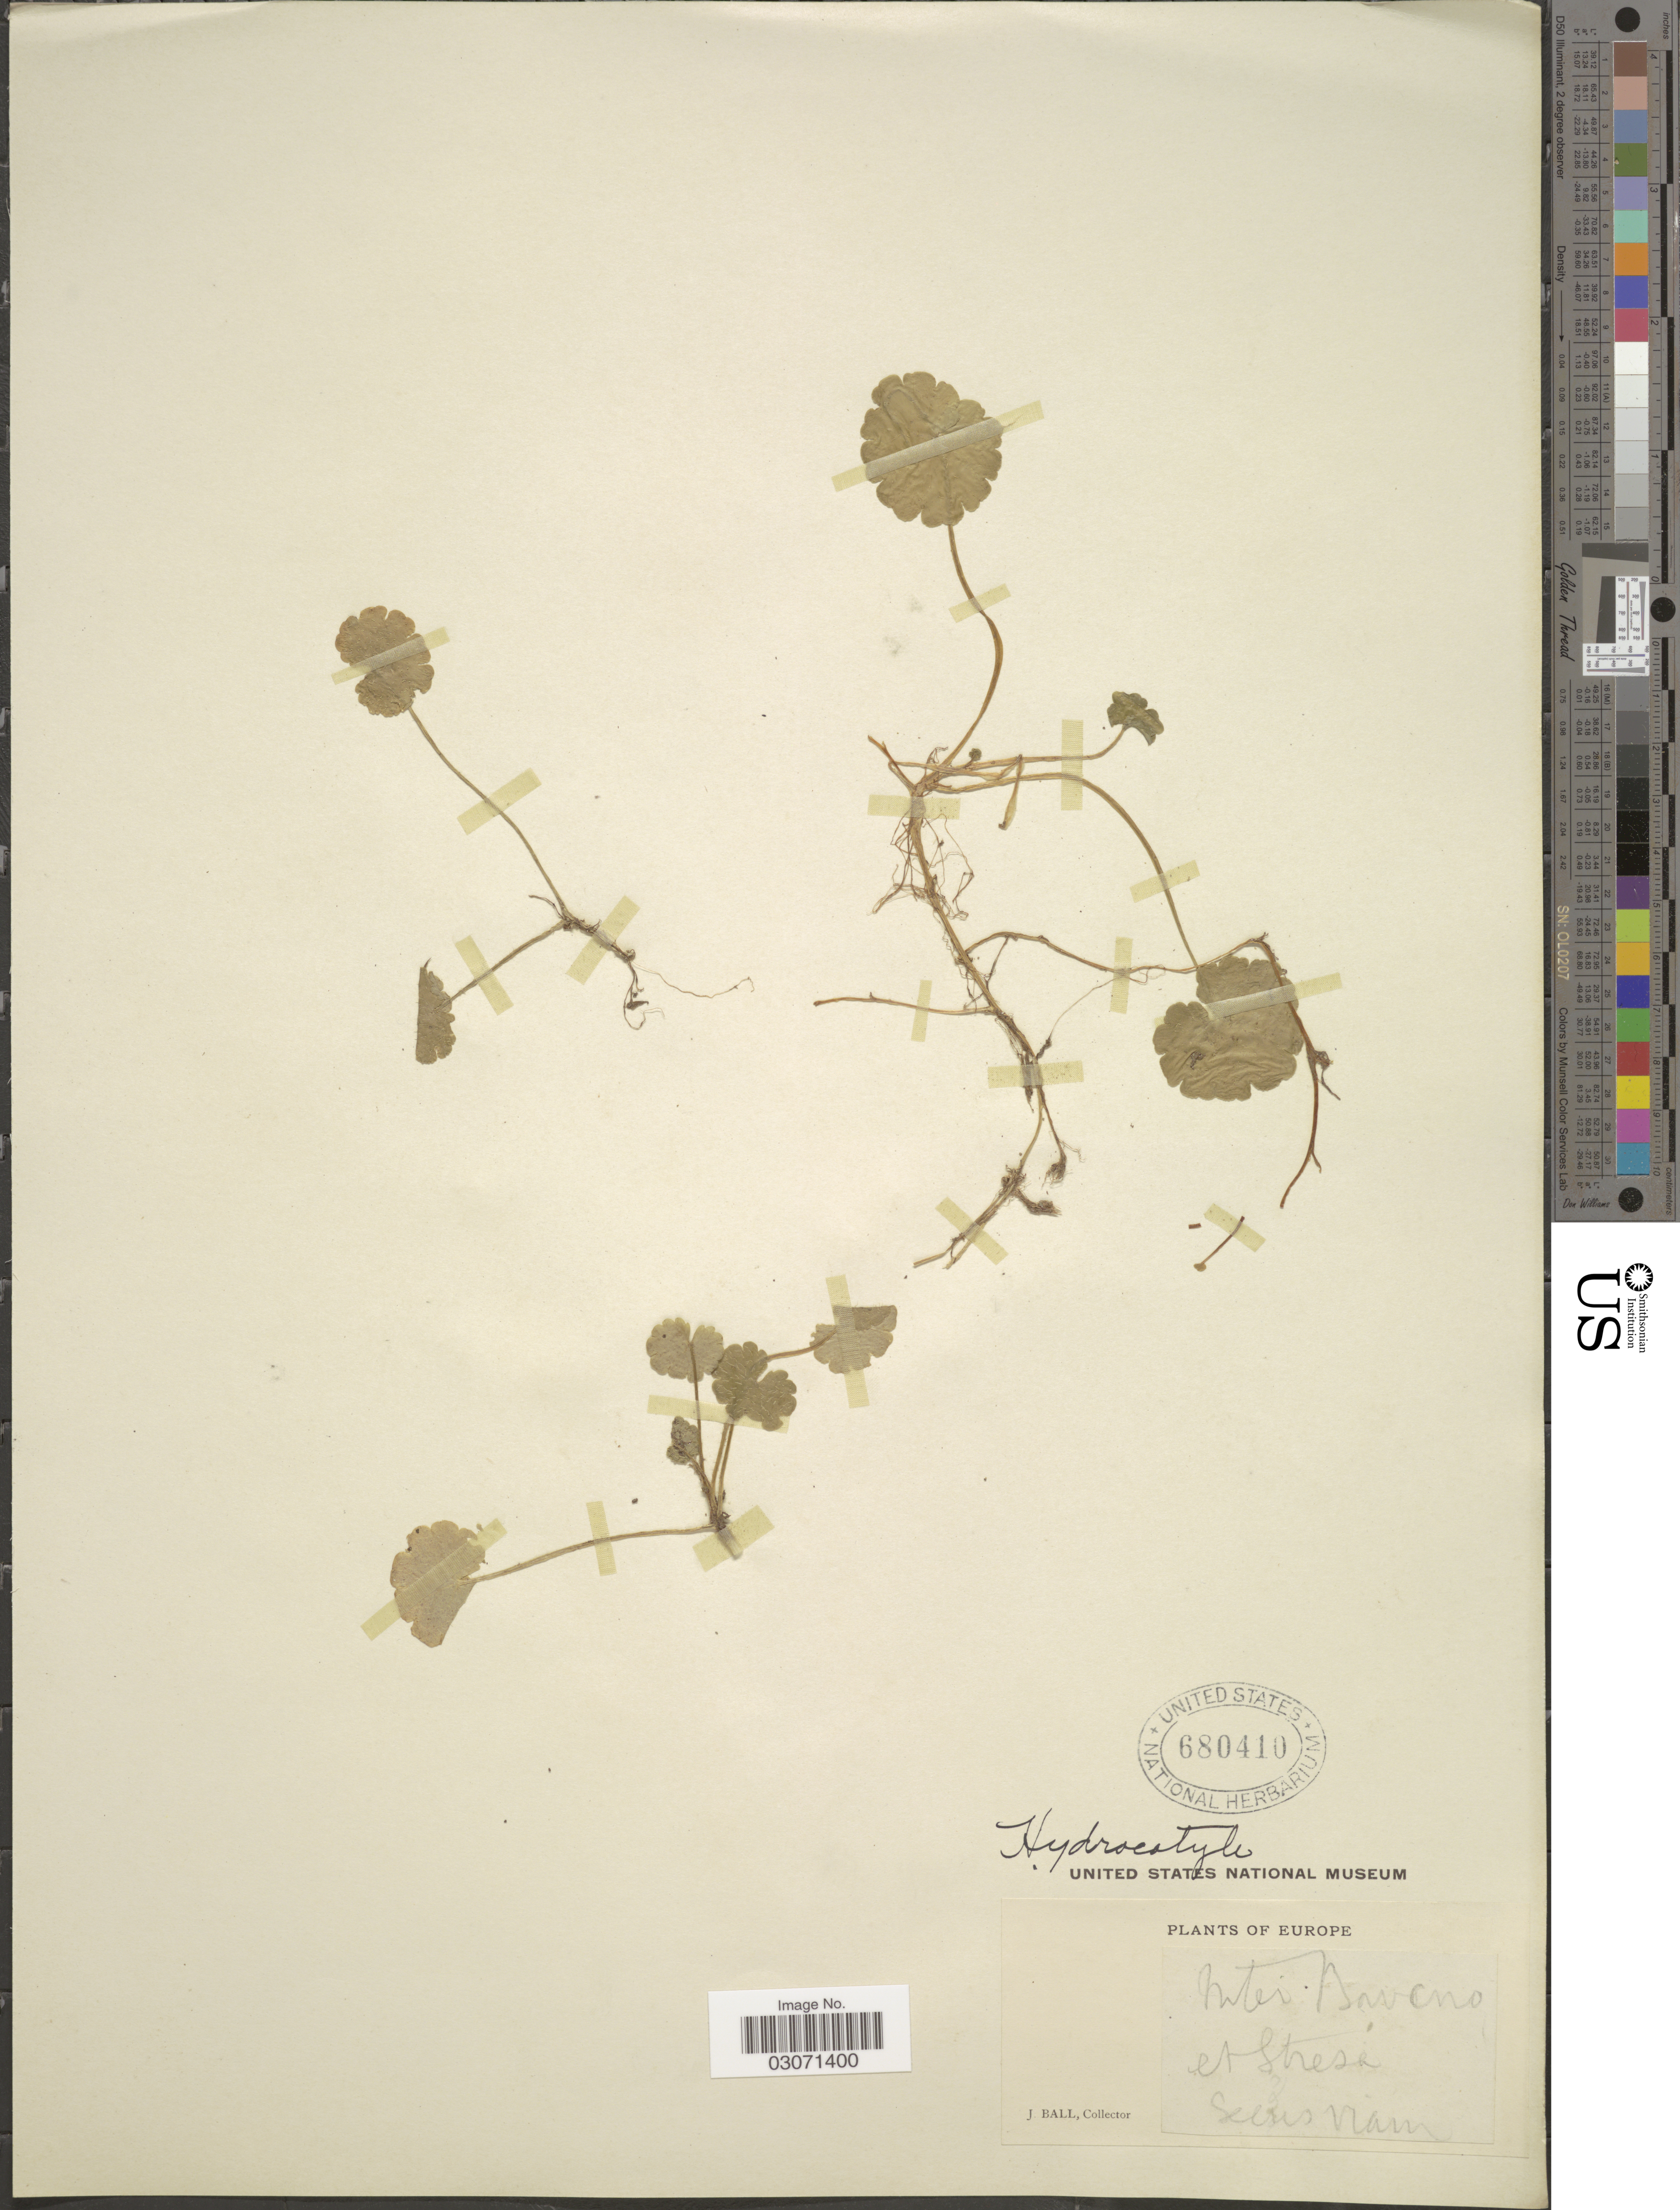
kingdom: Plantae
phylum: Tracheophyta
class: Magnoliopsida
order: Apiales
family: Araliaceae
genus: Hydrocotyle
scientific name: Hydrocotyle sp.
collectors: J. Ball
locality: Europe.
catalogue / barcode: US 680410